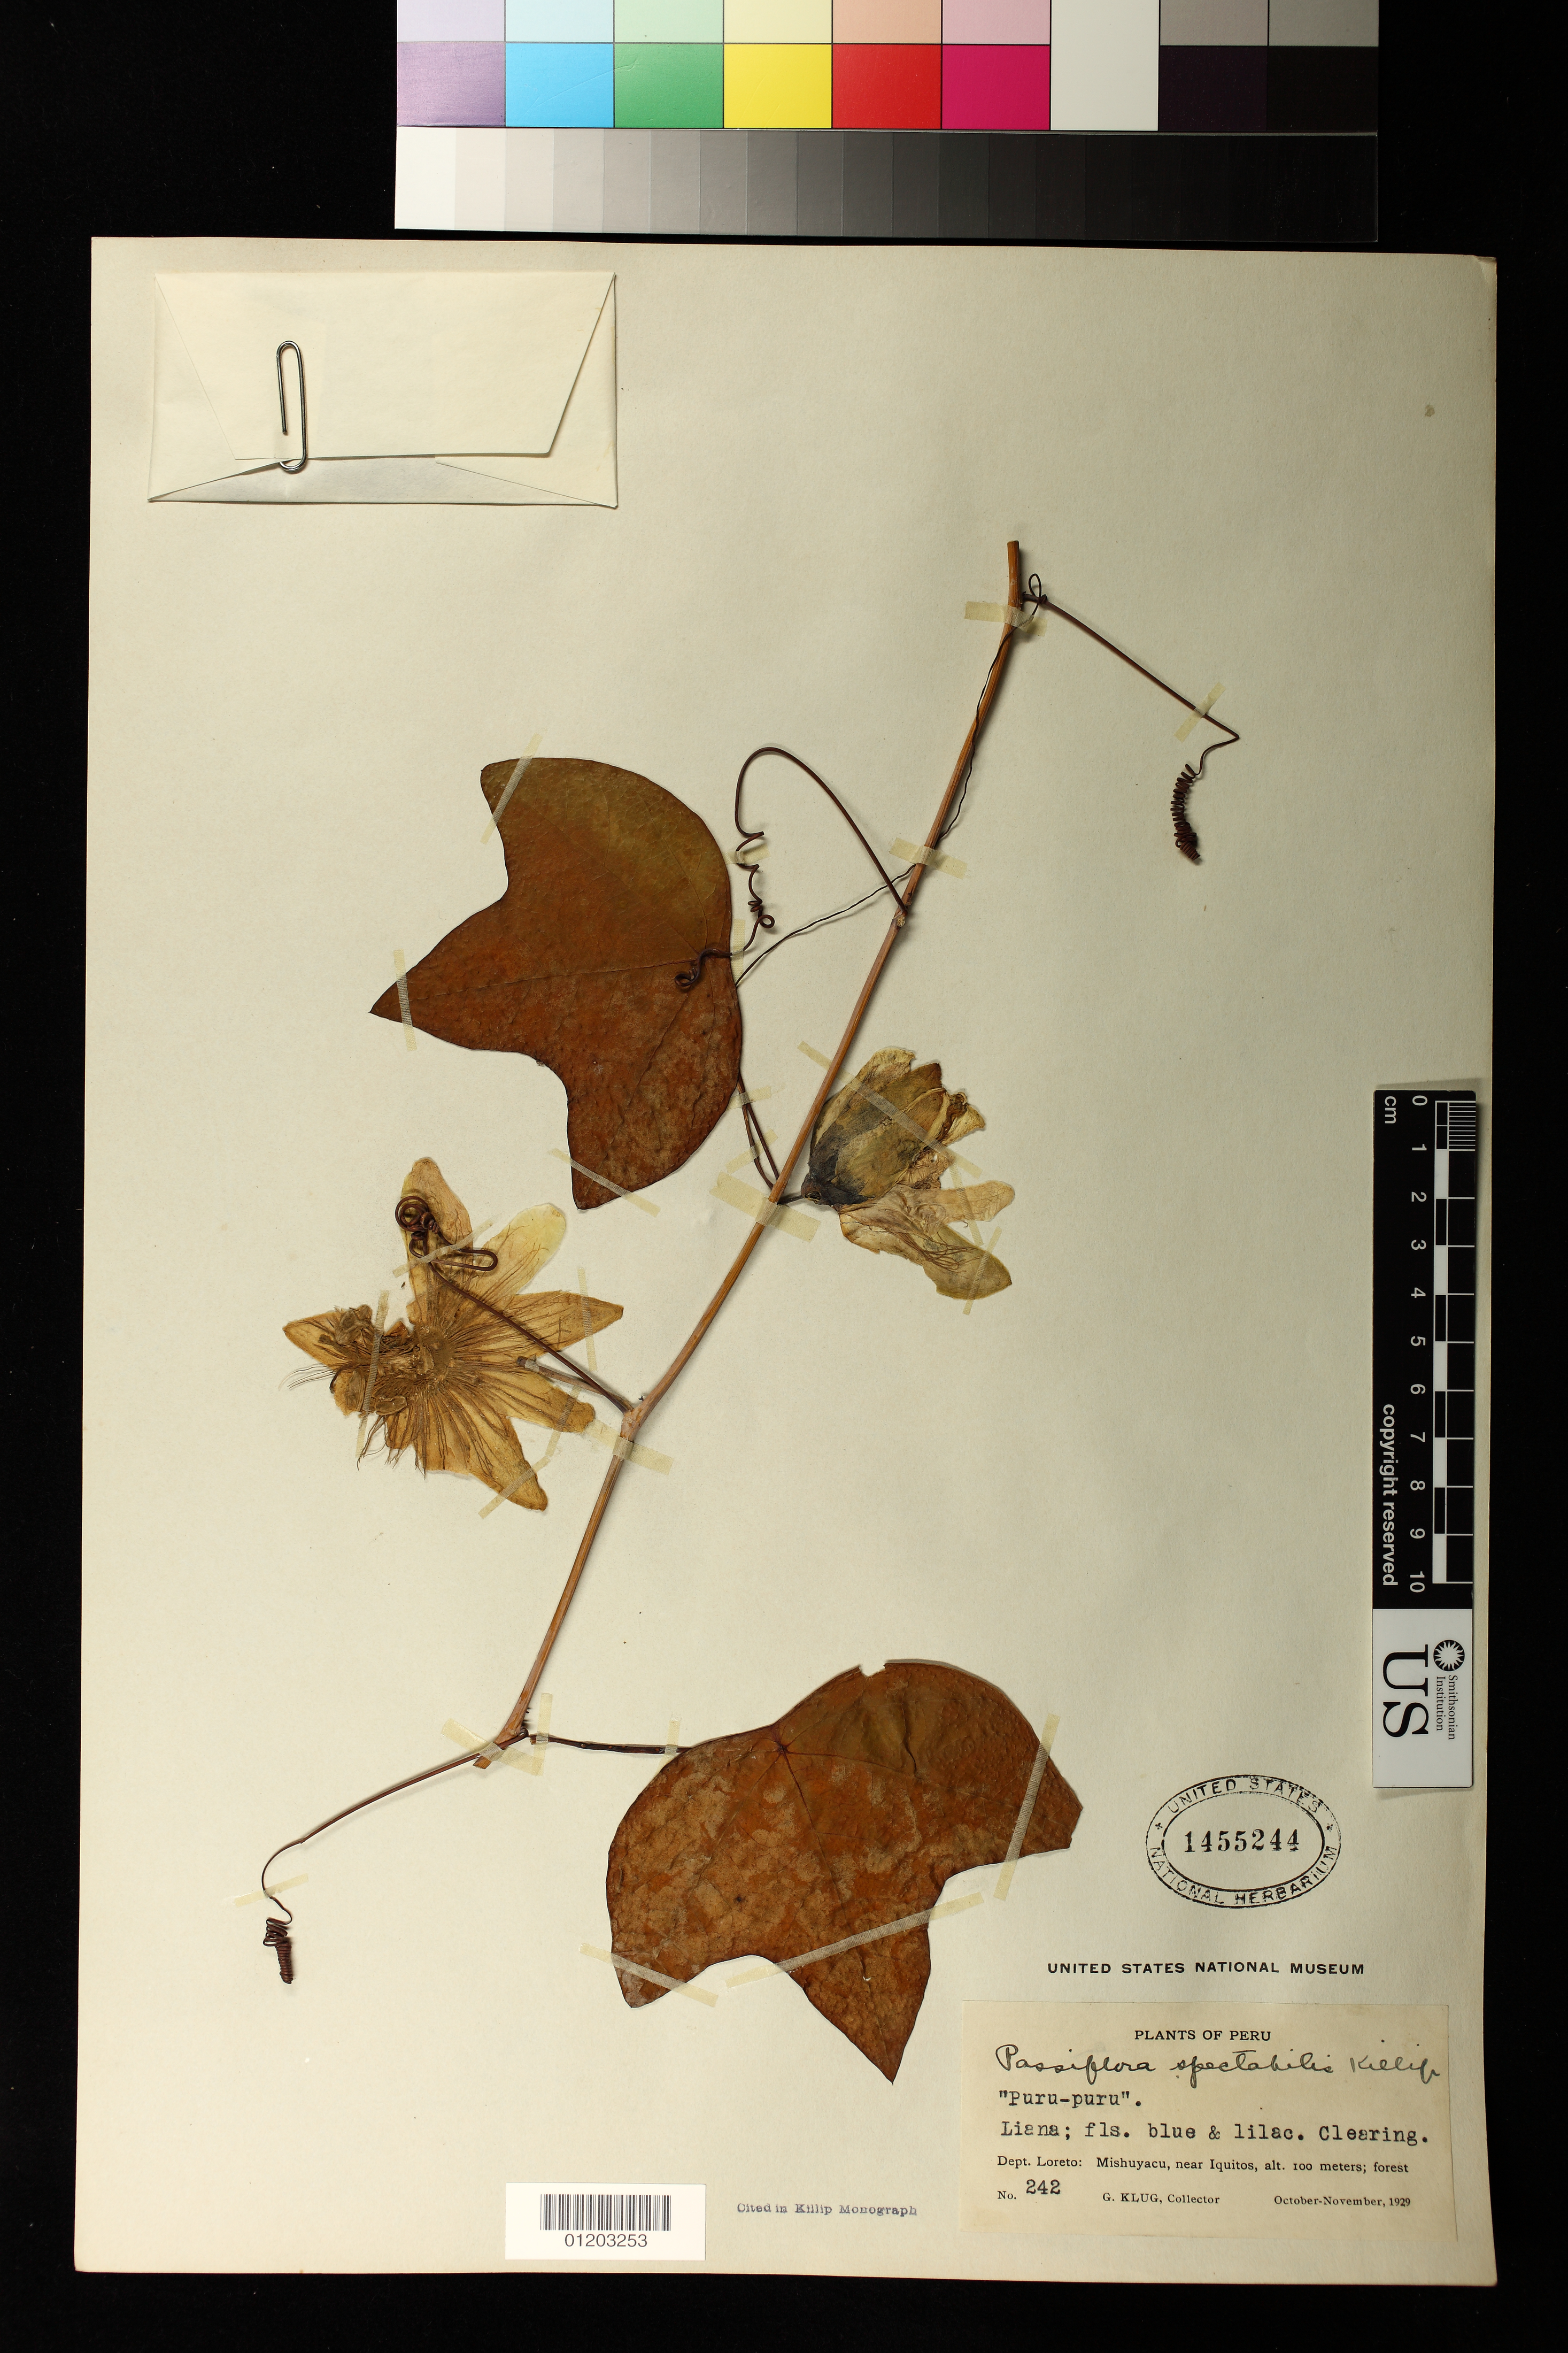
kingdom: Plantae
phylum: Tracheophyta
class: Magnoliopsida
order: Malpighiales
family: Passifloraceae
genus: Passiflora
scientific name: Passiflora spectabilis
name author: Killip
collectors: G. Klug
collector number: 242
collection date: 1929-10/1929-11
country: Peru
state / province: Loreto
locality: Mishuyacu, near Iquitos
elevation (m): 100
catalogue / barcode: US 1455244